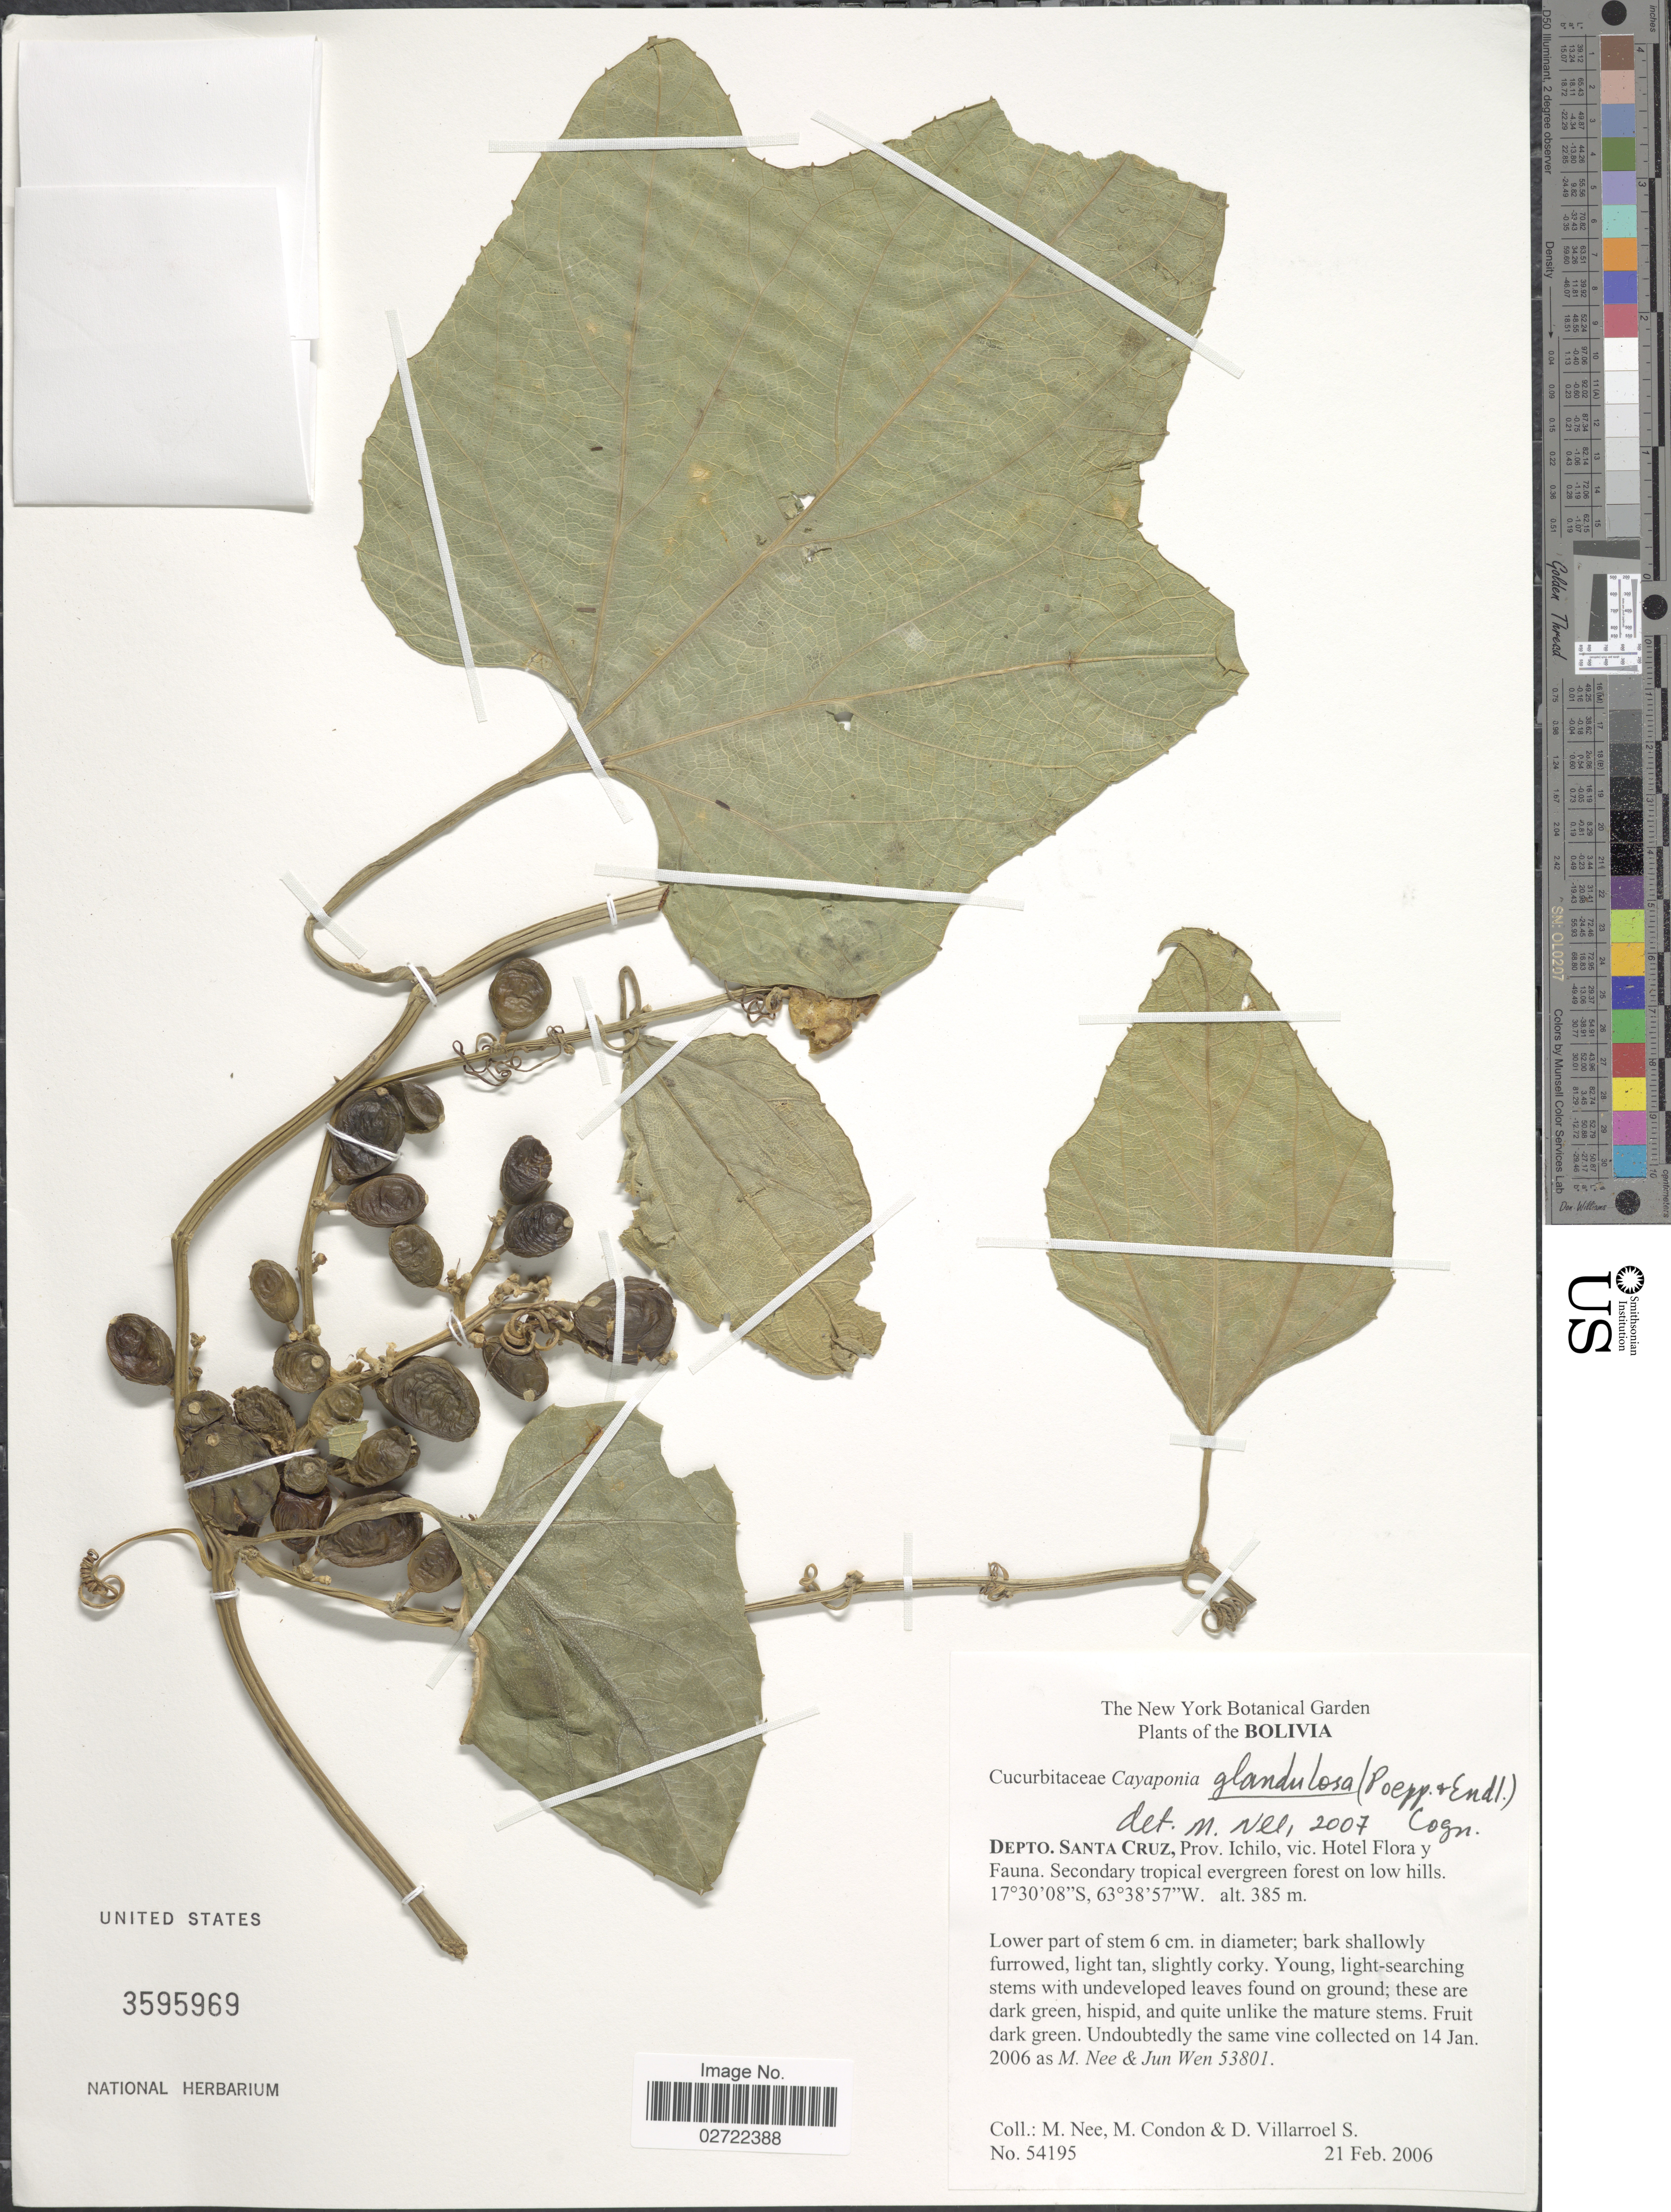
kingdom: Plantae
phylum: Tracheophyta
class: Magnoliopsida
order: Cucurbitales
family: Cucurbitaceae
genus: Cayaponia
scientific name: Cayaponia glandulosa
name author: (Poepp. & Endl.) Cogn.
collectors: M. Nee, M. A. Condon & D. Villarroel S.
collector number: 54195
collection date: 2006-02-21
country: Bolivia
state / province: Santa Cruz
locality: Depto. Santa Cruz, Prov. Ichilo, vic. Hotel Flora y Fauna.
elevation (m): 385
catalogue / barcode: US 3595969